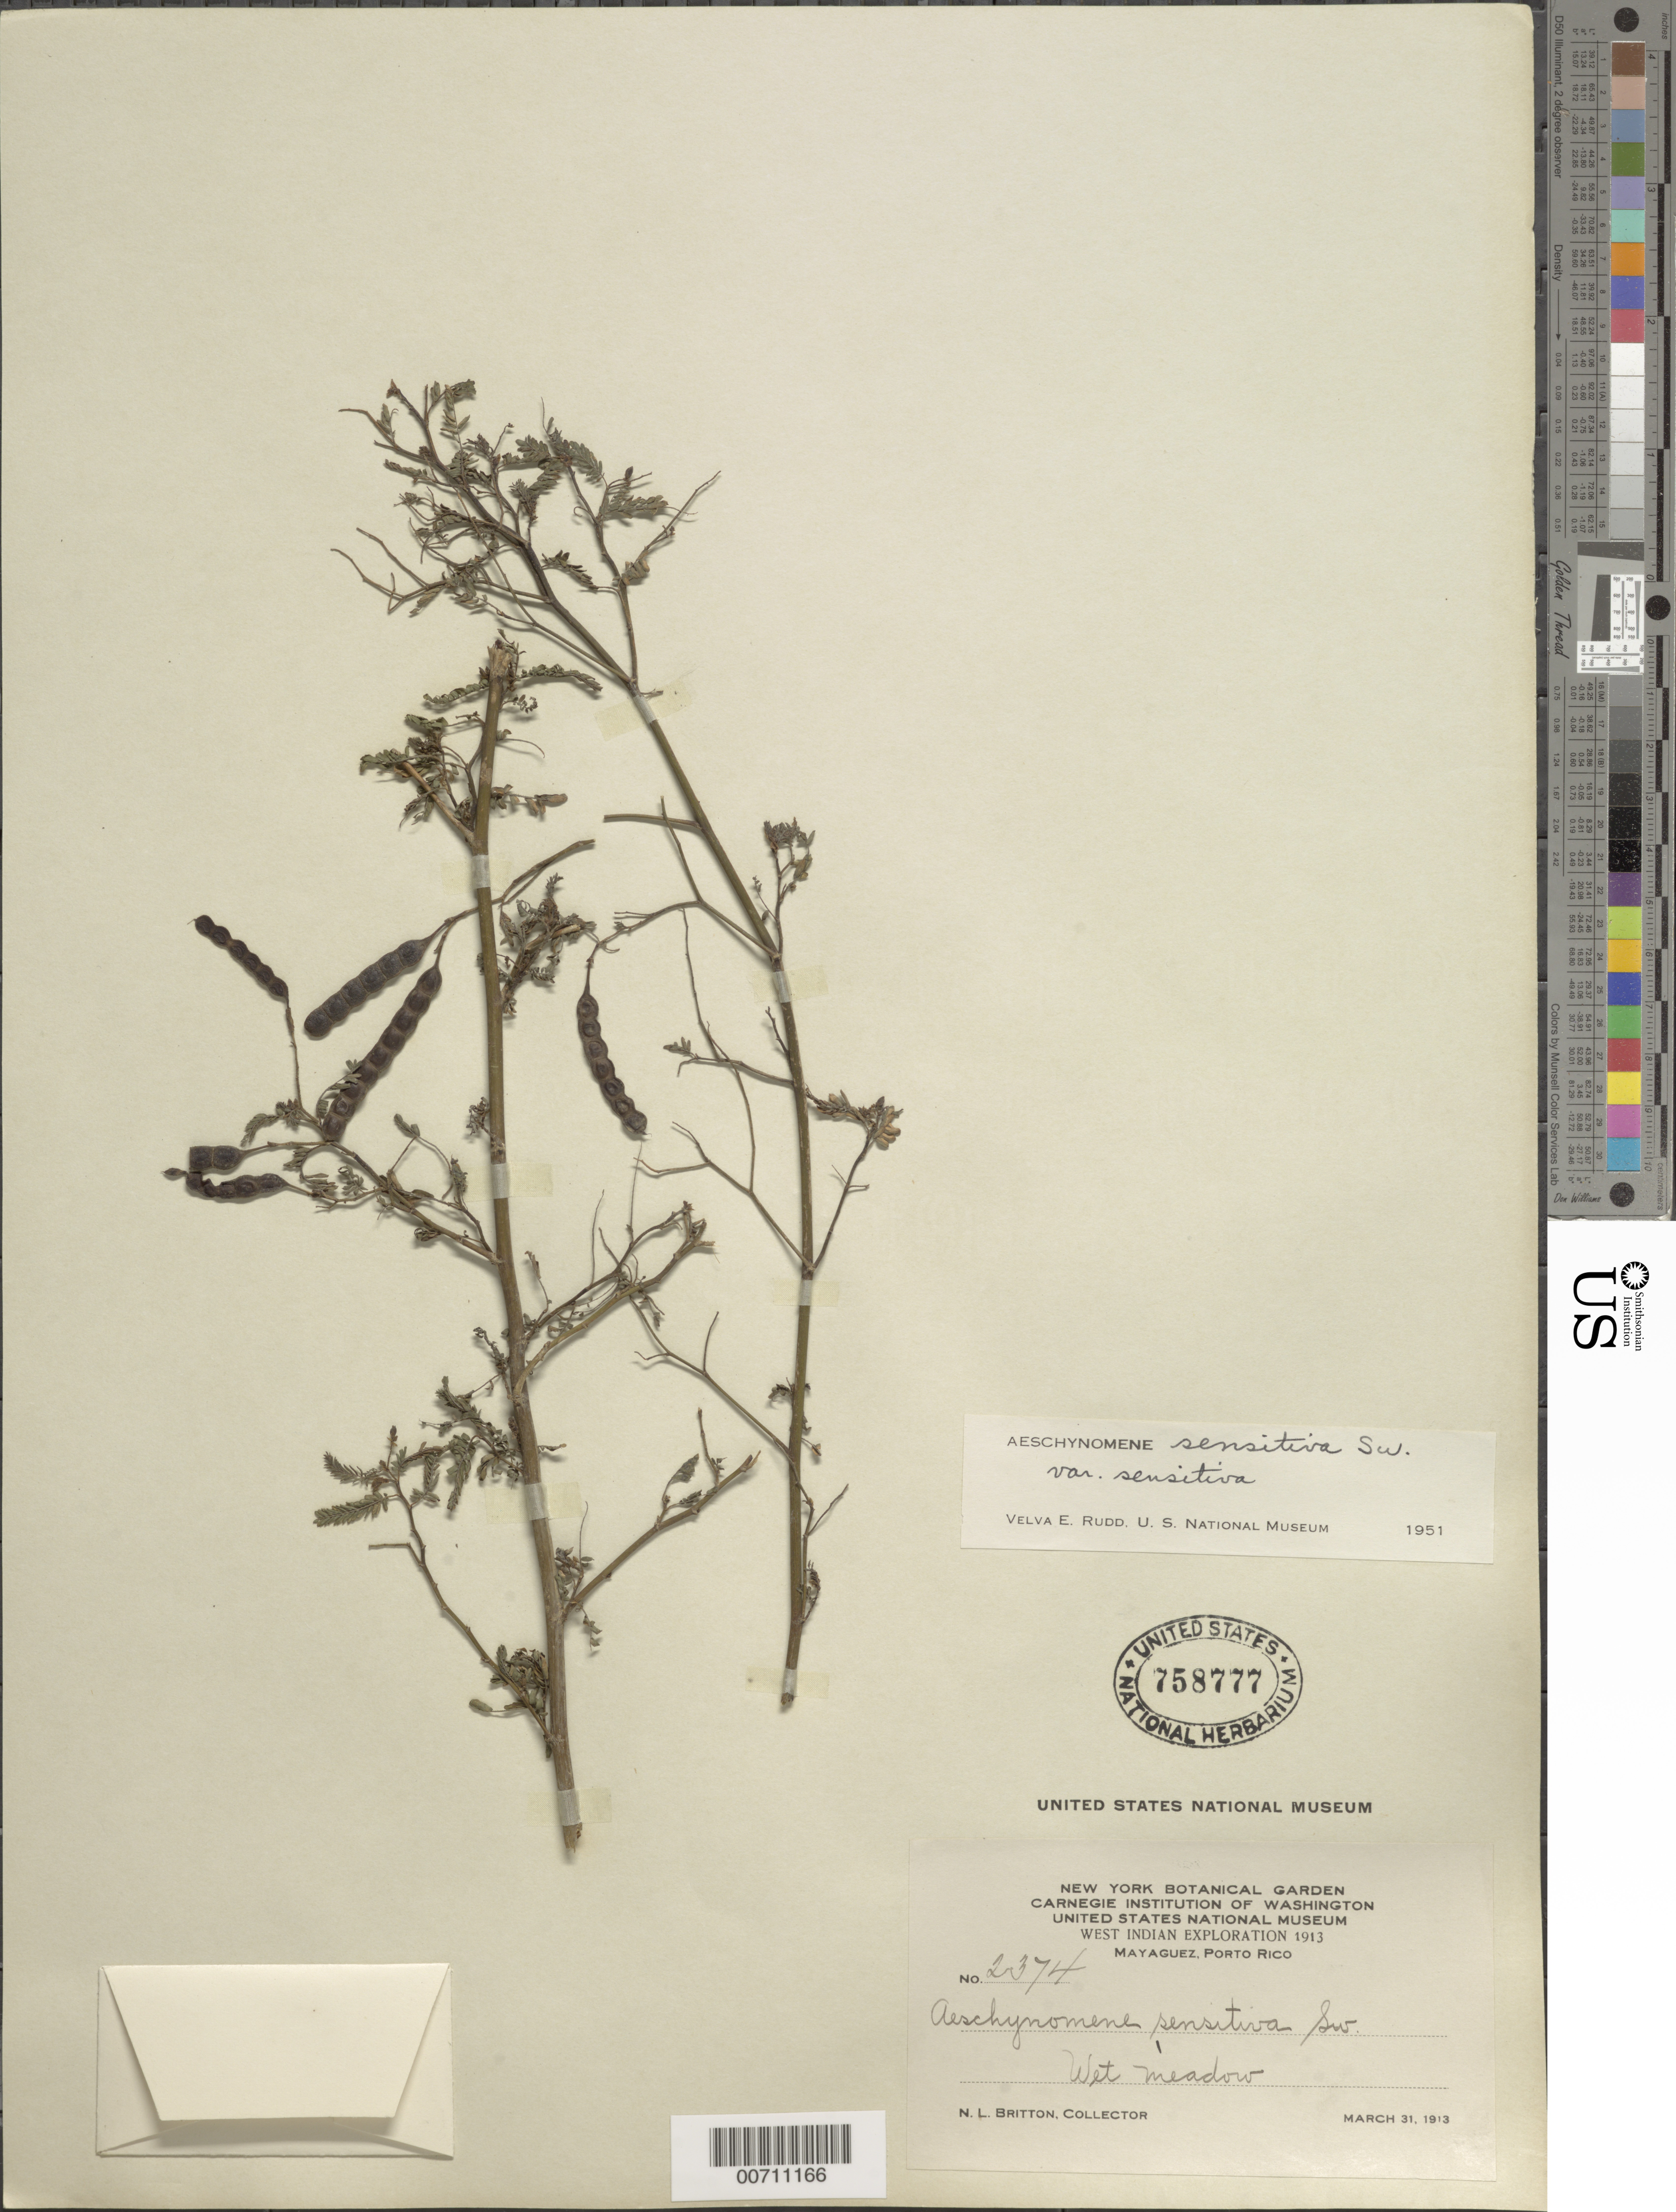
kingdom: Plantae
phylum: Tracheophyta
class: Magnoliopsida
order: Fabales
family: Fabaceae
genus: Aeschynomene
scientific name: Aeschynomene sensitiva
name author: Sw.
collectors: N. Britton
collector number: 2374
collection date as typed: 31 Mar 1913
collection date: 1913-03-31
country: Puerto Rico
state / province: Mayaguez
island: Greater Antilles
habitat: Wet meadow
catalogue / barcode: US 758777